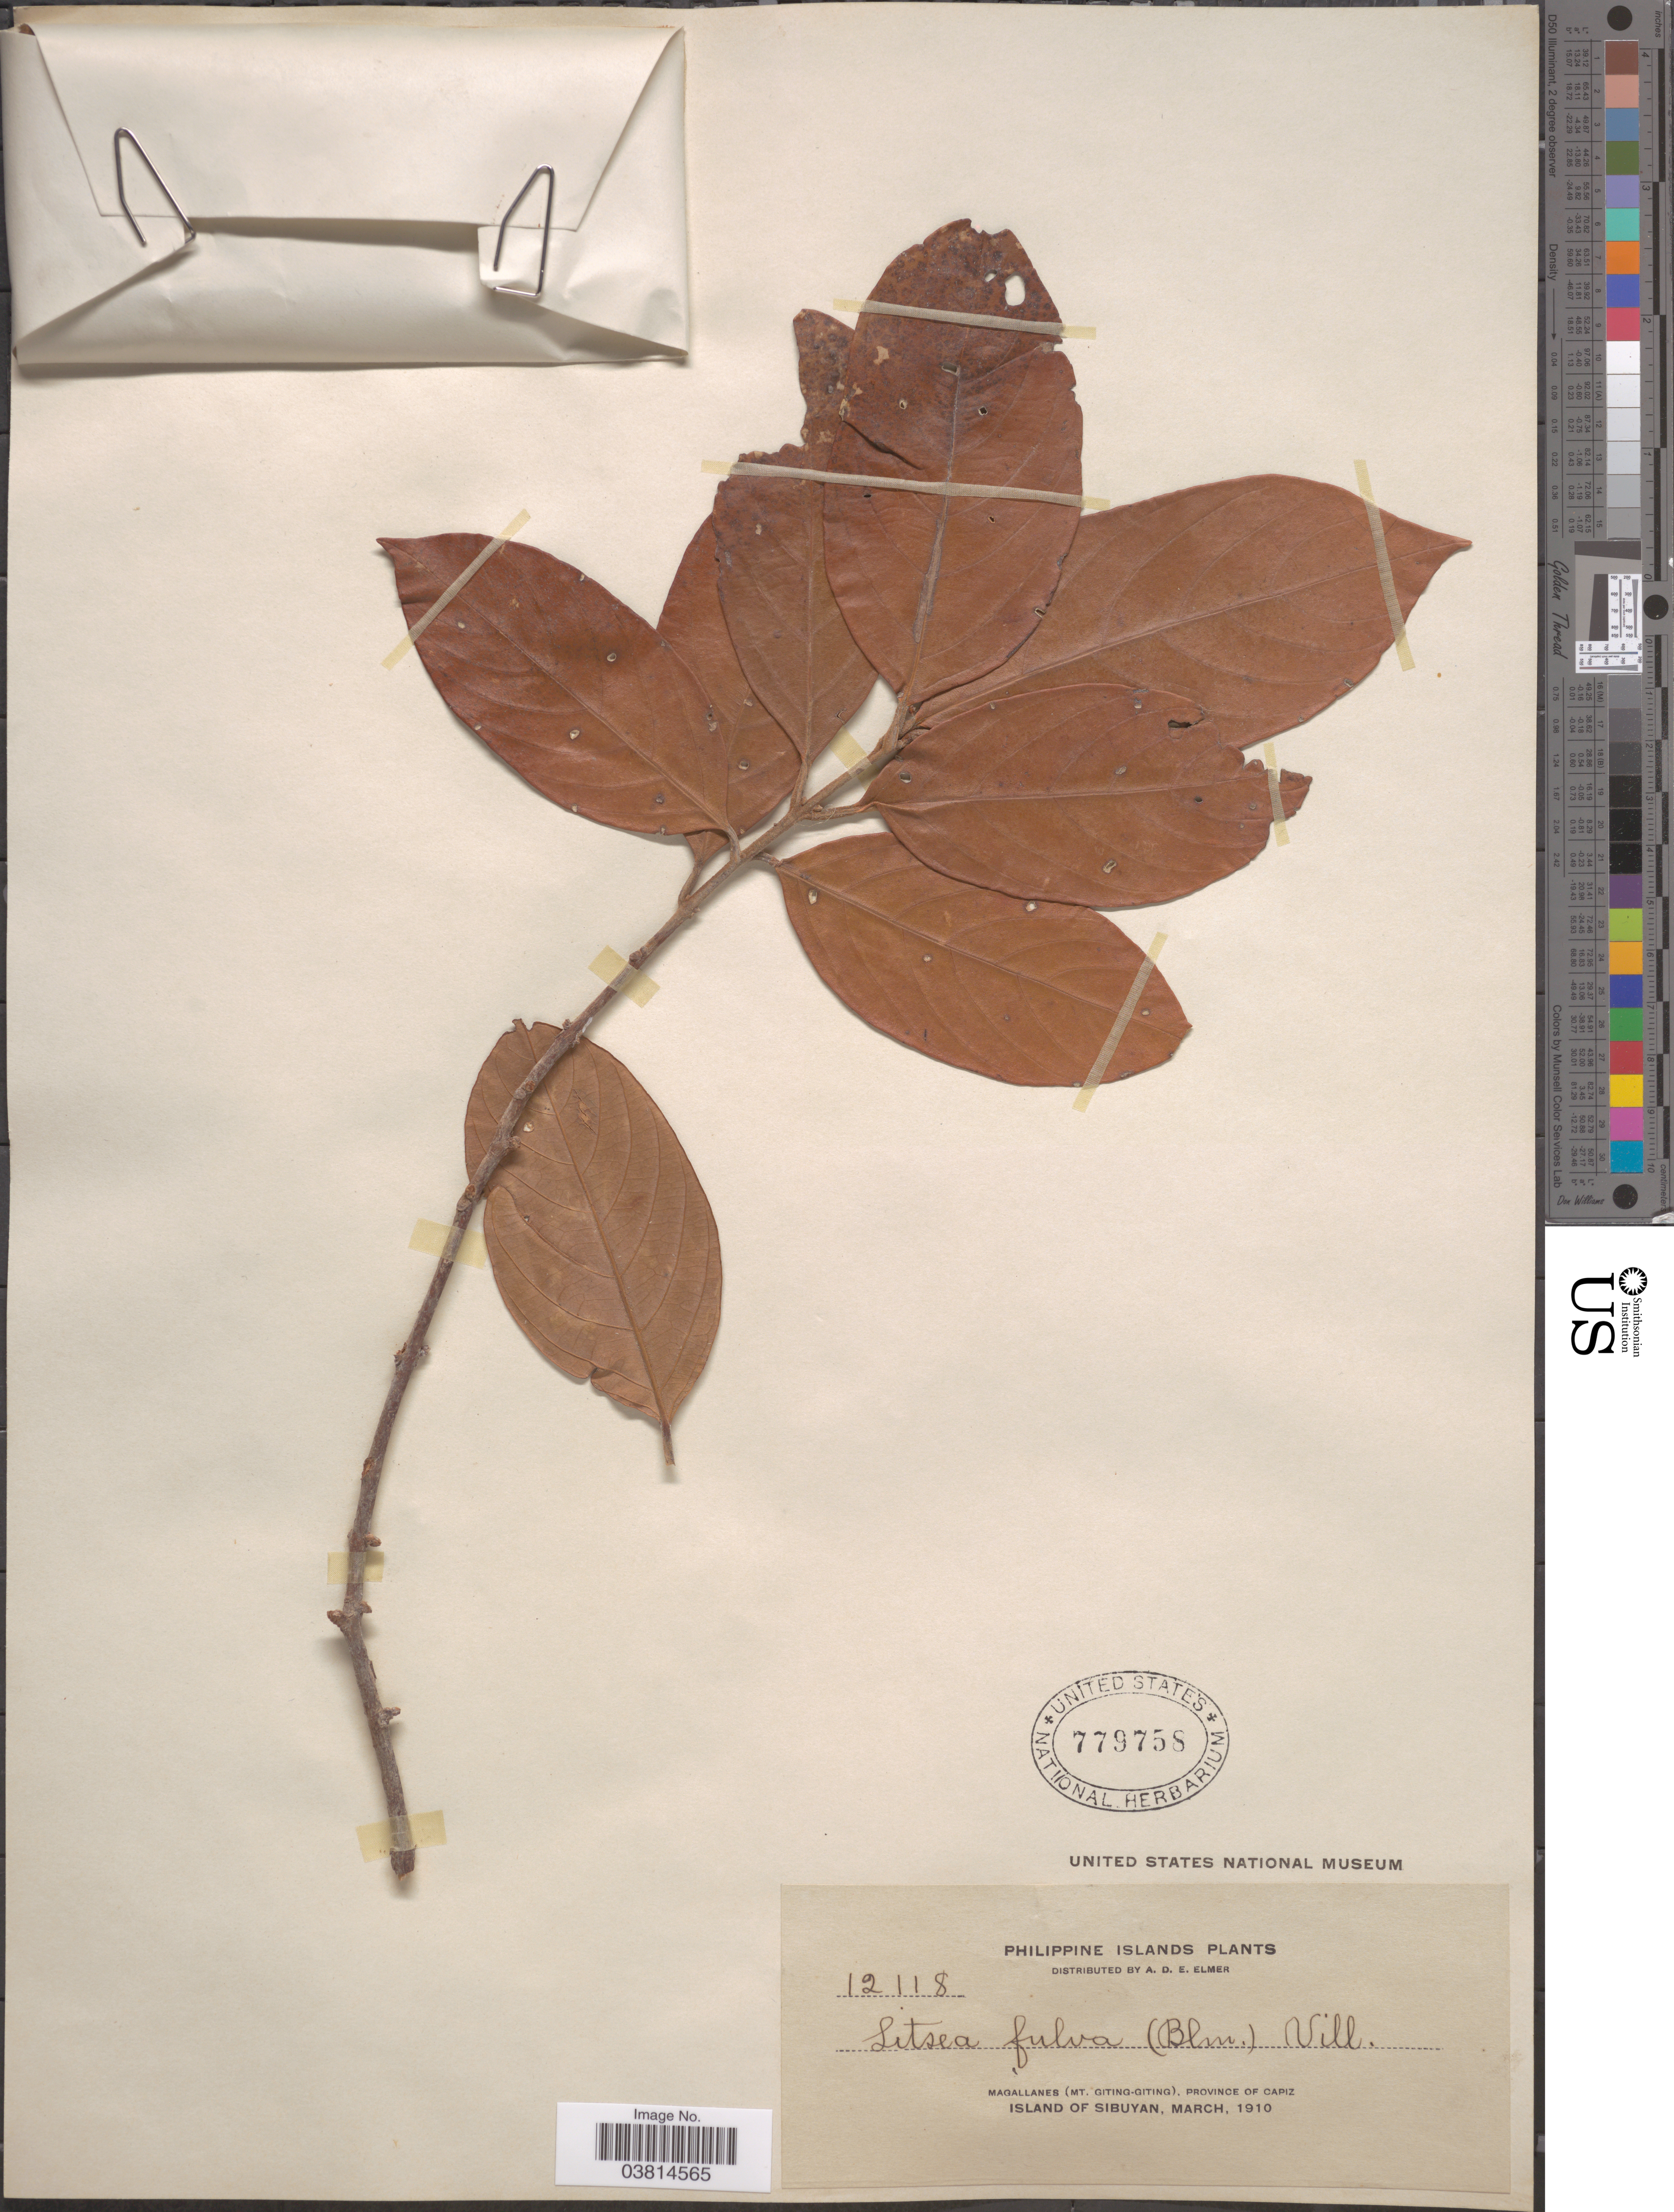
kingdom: Plantae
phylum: Tracheophyta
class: Magnoliopsida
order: Laurales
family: Lauraceae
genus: Litsea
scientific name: Litsea fulva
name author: (Blume) Fern.-Vill.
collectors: A. D. E. Elmer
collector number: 12118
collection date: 1910-03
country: Philippines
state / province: Western Visayas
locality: Magallanes (Mt. Giting-Giting), Province of Capiz. Island of Sibuyan.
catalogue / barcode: US 779758